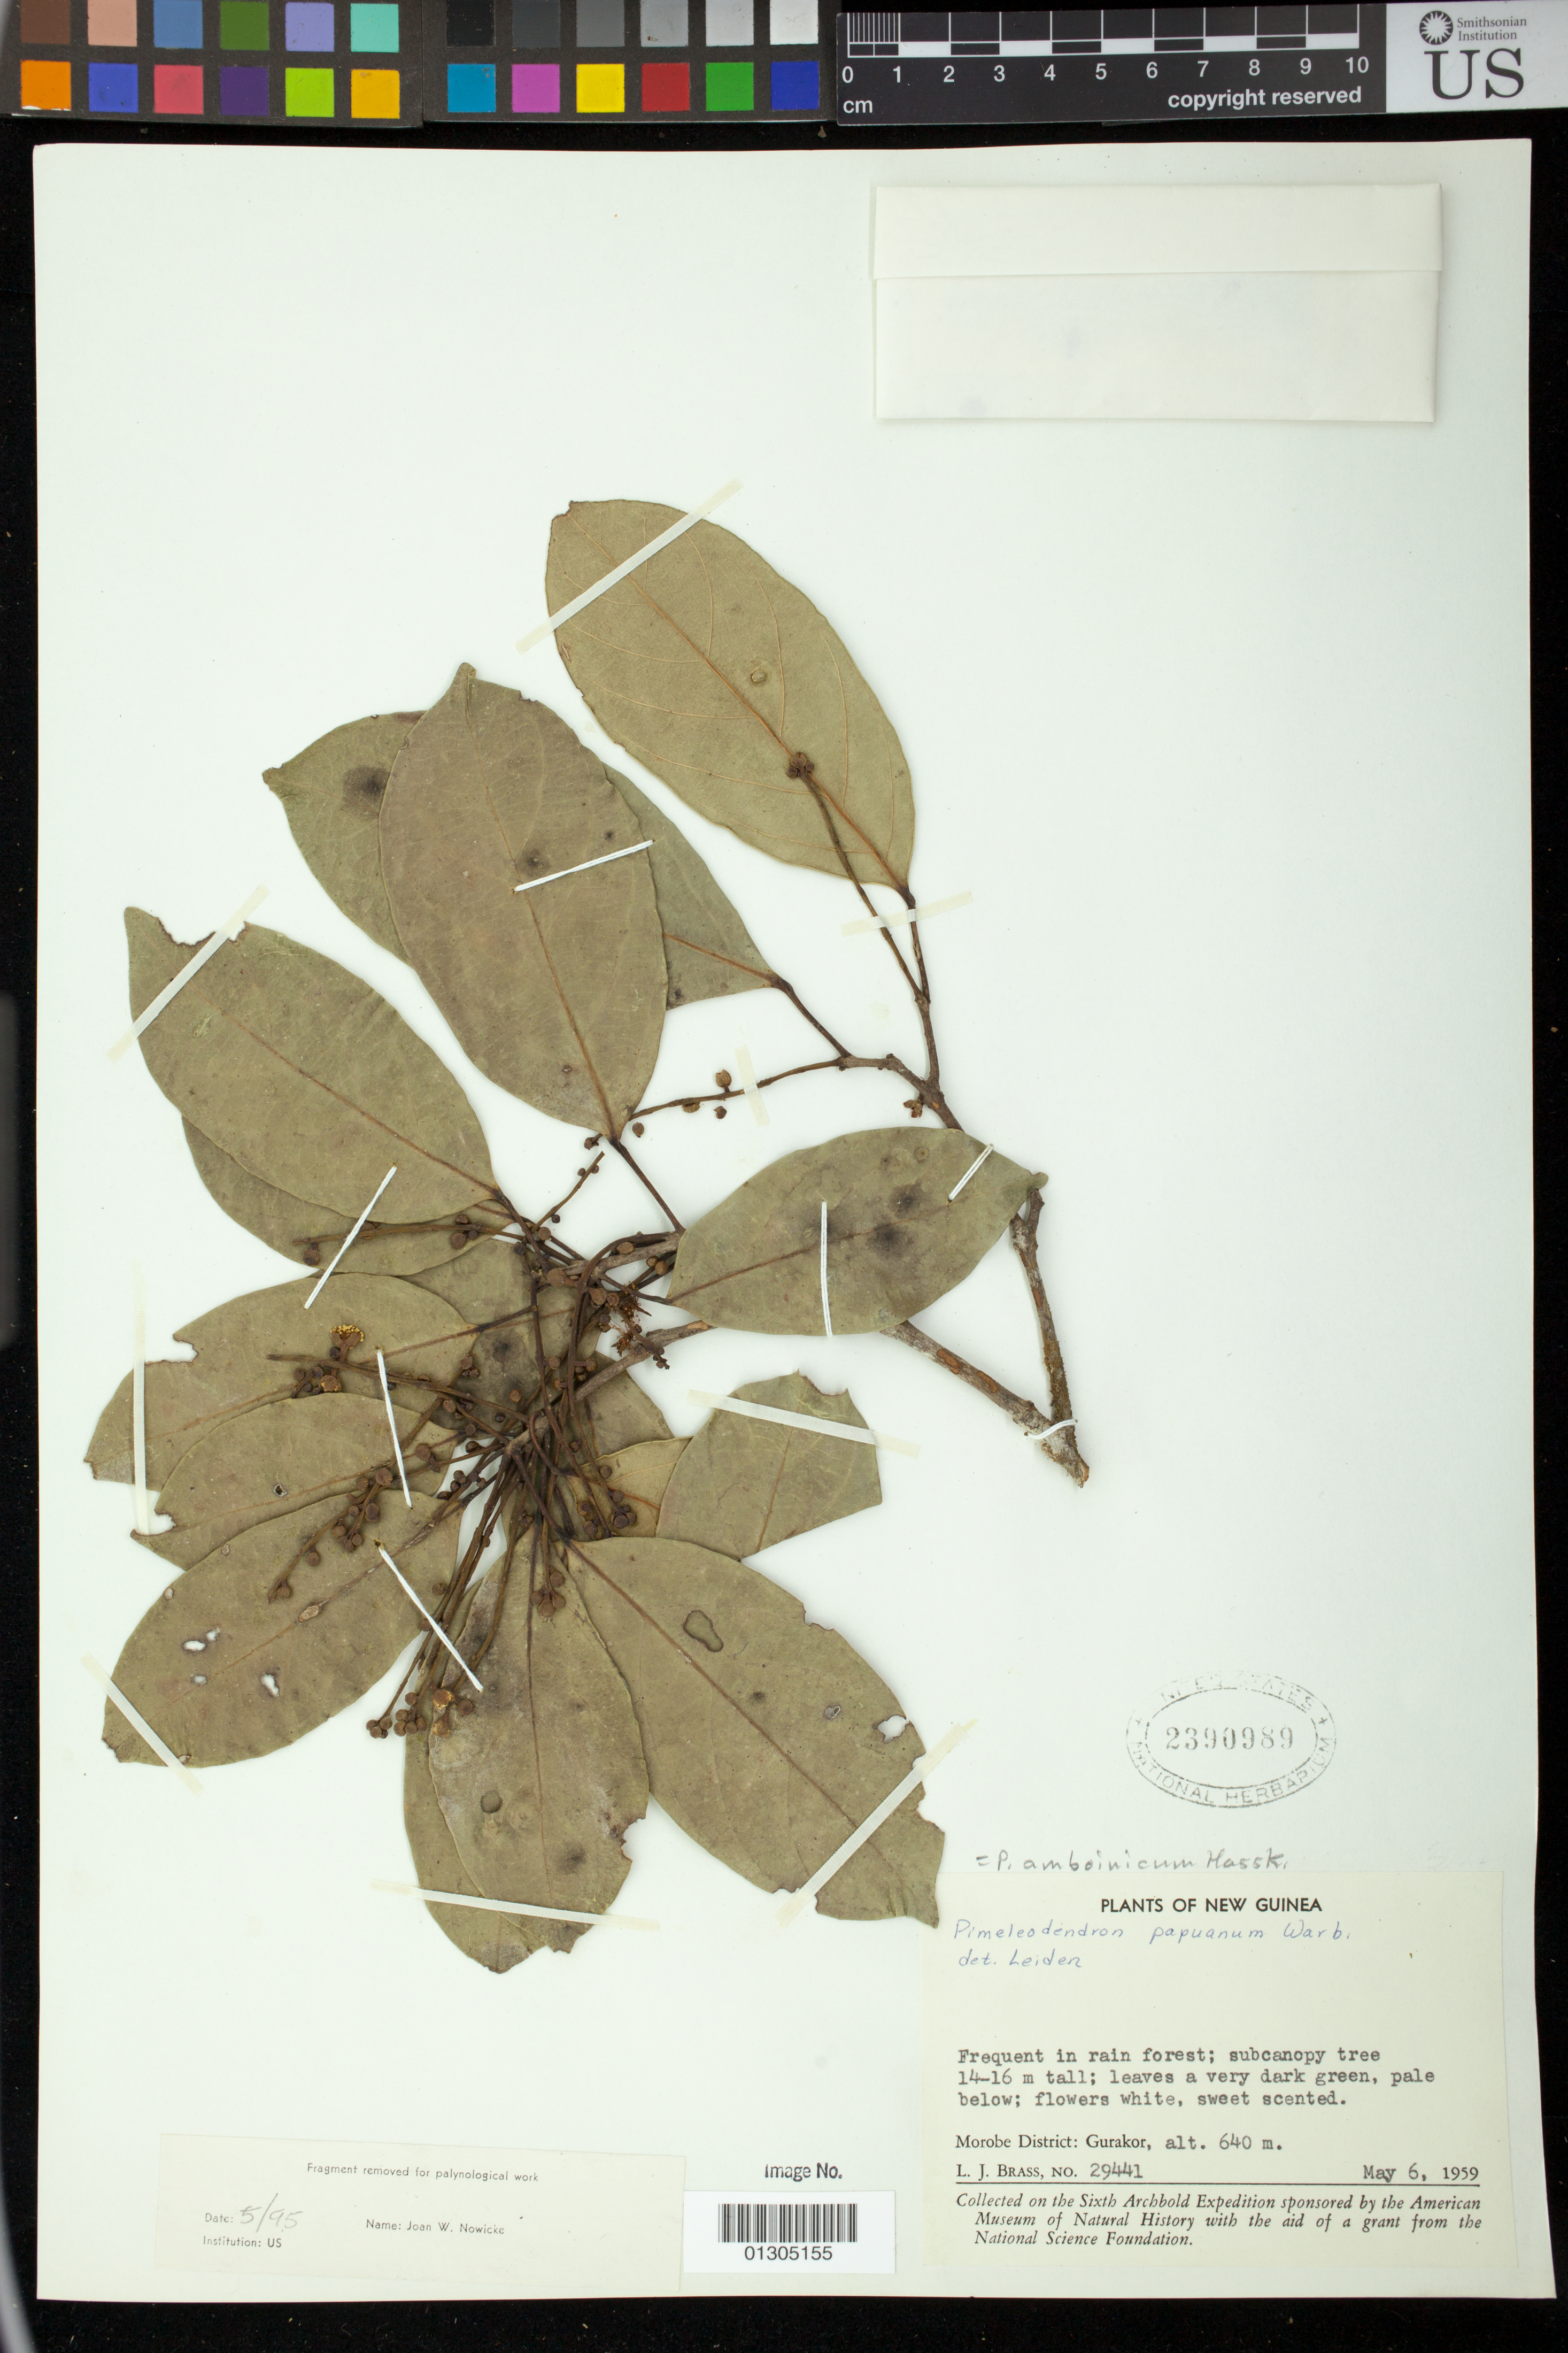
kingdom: Plantae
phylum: Tracheophyta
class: Magnoliopsida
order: Malpighiales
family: Euphorbiaceae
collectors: L. J. Brass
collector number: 29441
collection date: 1959-05-06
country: Papua New Guinea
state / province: Morobe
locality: Gurakor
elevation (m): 640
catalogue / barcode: US 2390989